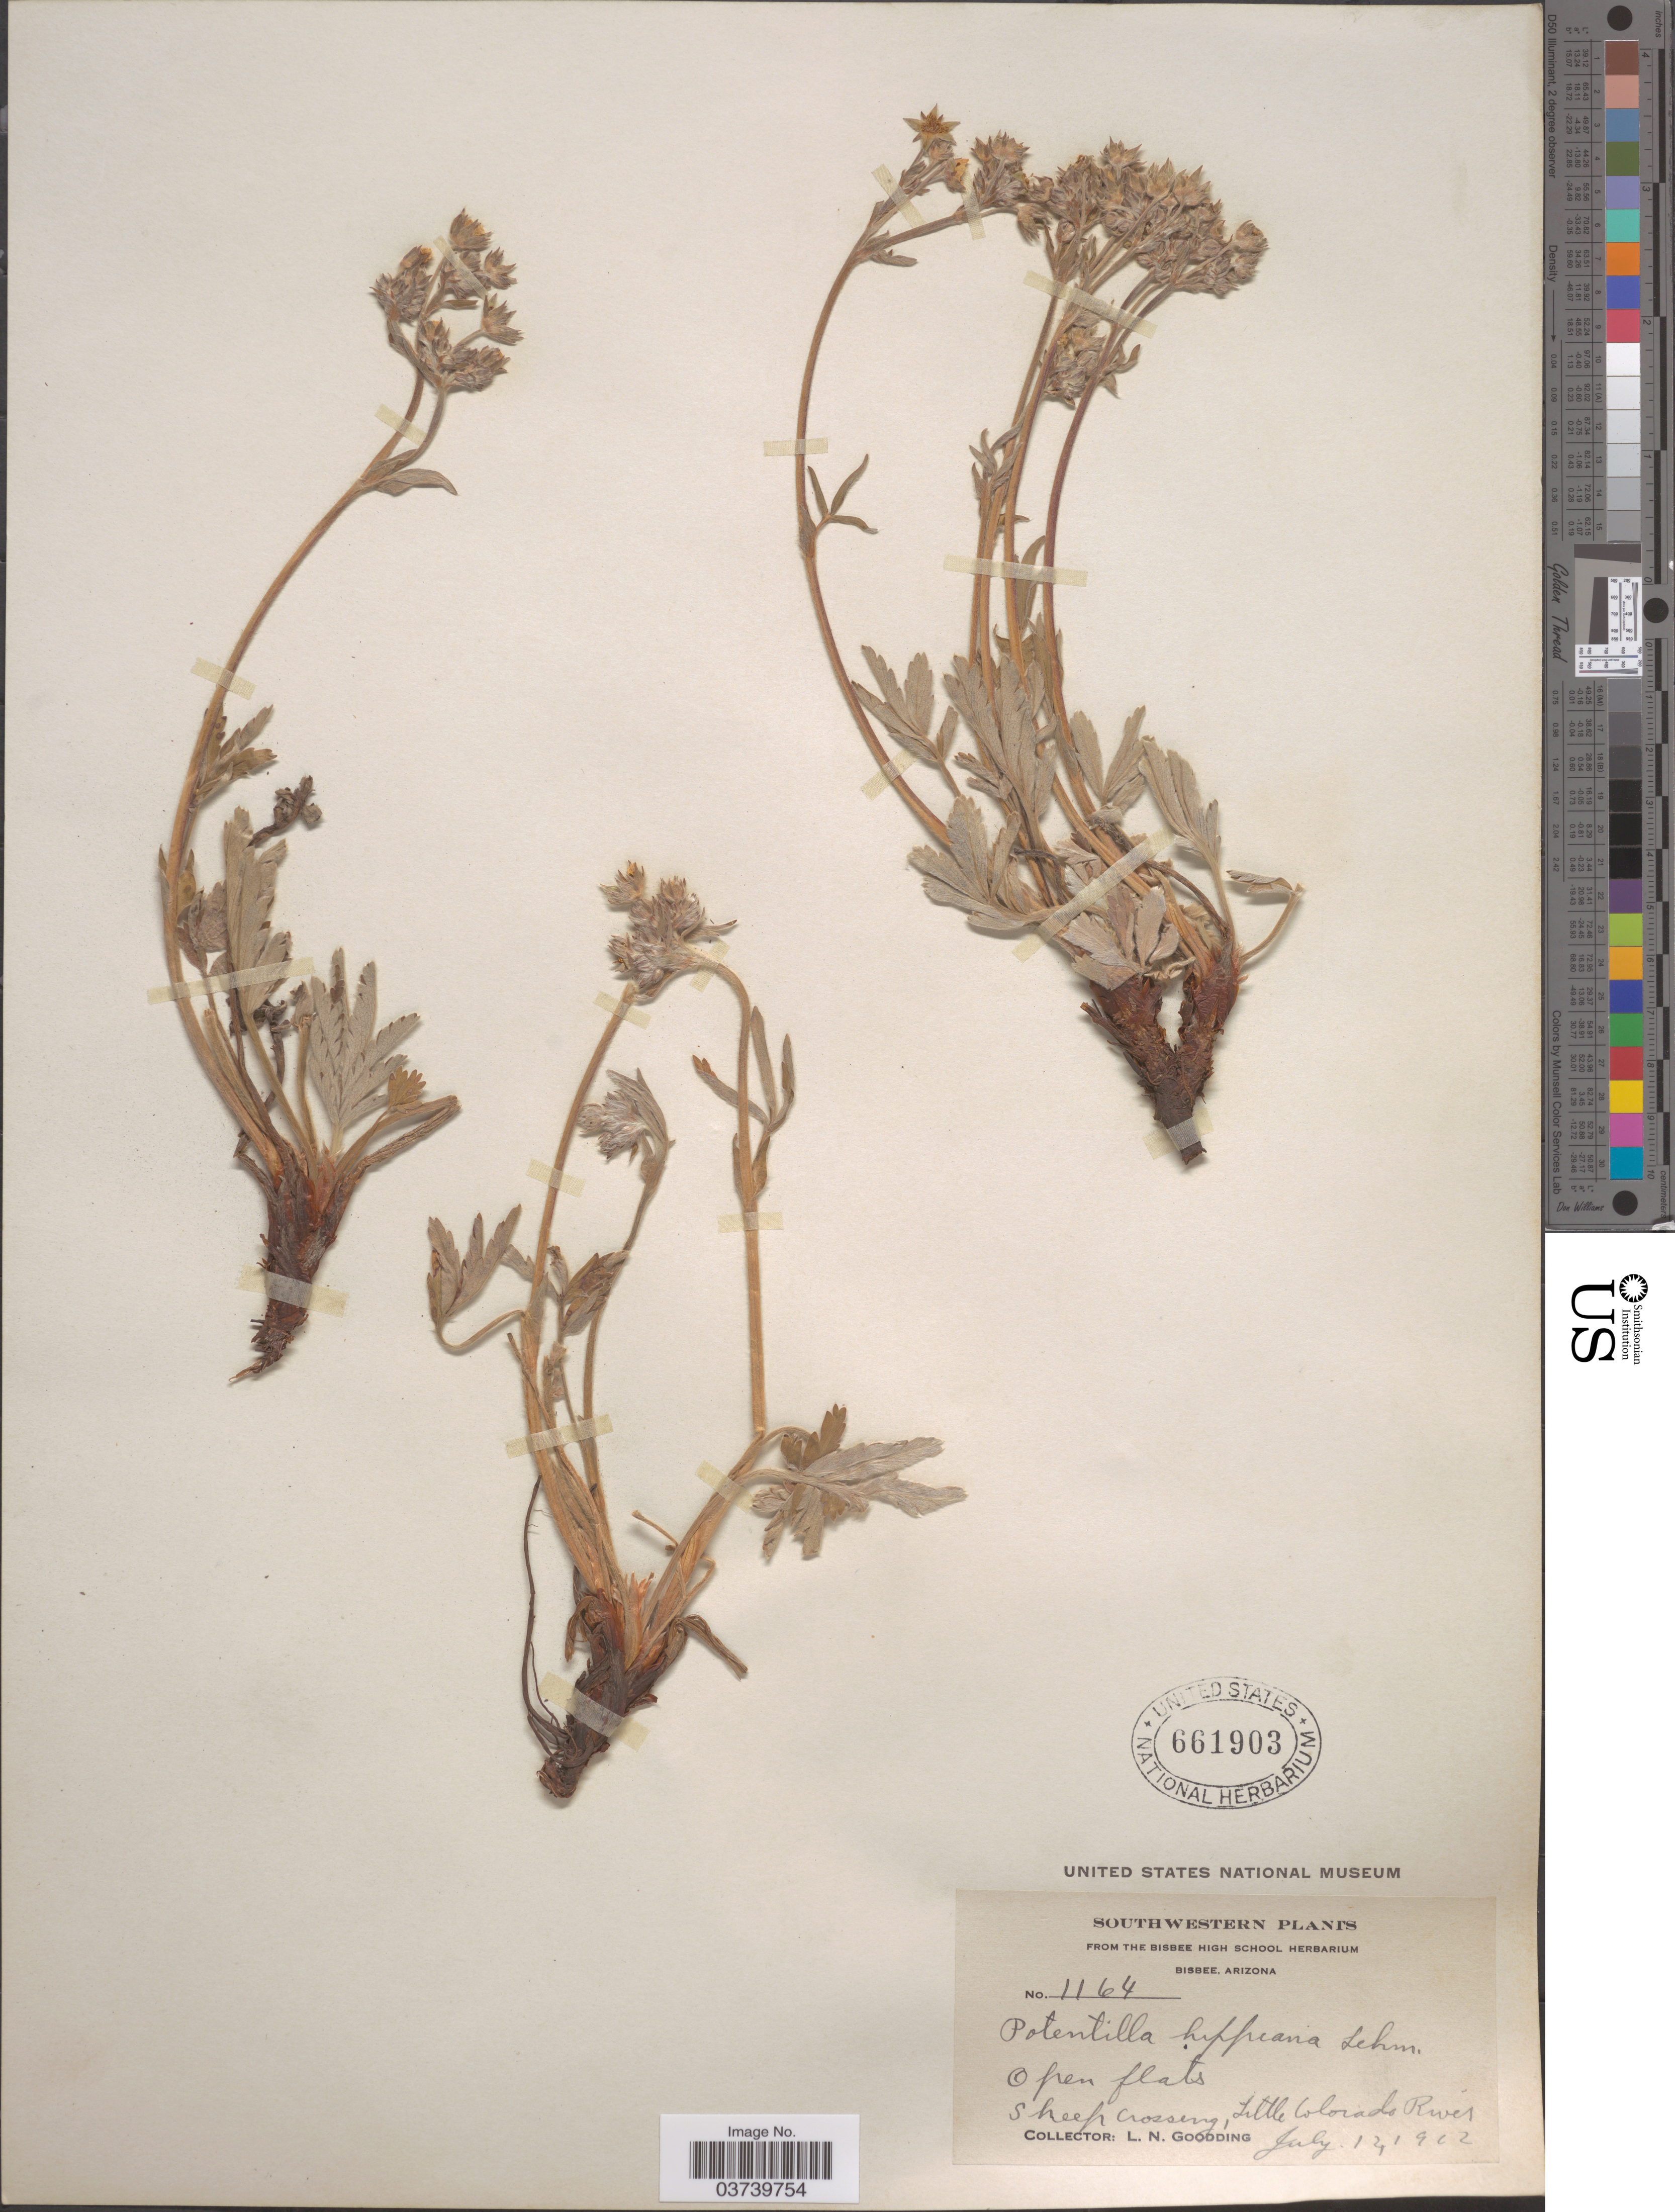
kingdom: Plantae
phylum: Tracheophyta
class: Magnoliopsida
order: Rosales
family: Rosaceae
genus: Potentilla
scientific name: Potentilla hippiana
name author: Lehm.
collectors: L. N. Goodding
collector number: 1164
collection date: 1912-07-12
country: United States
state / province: Arizona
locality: Southwestern. Open flats, Sheep Crossing, Little Colorado River.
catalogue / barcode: US 661903